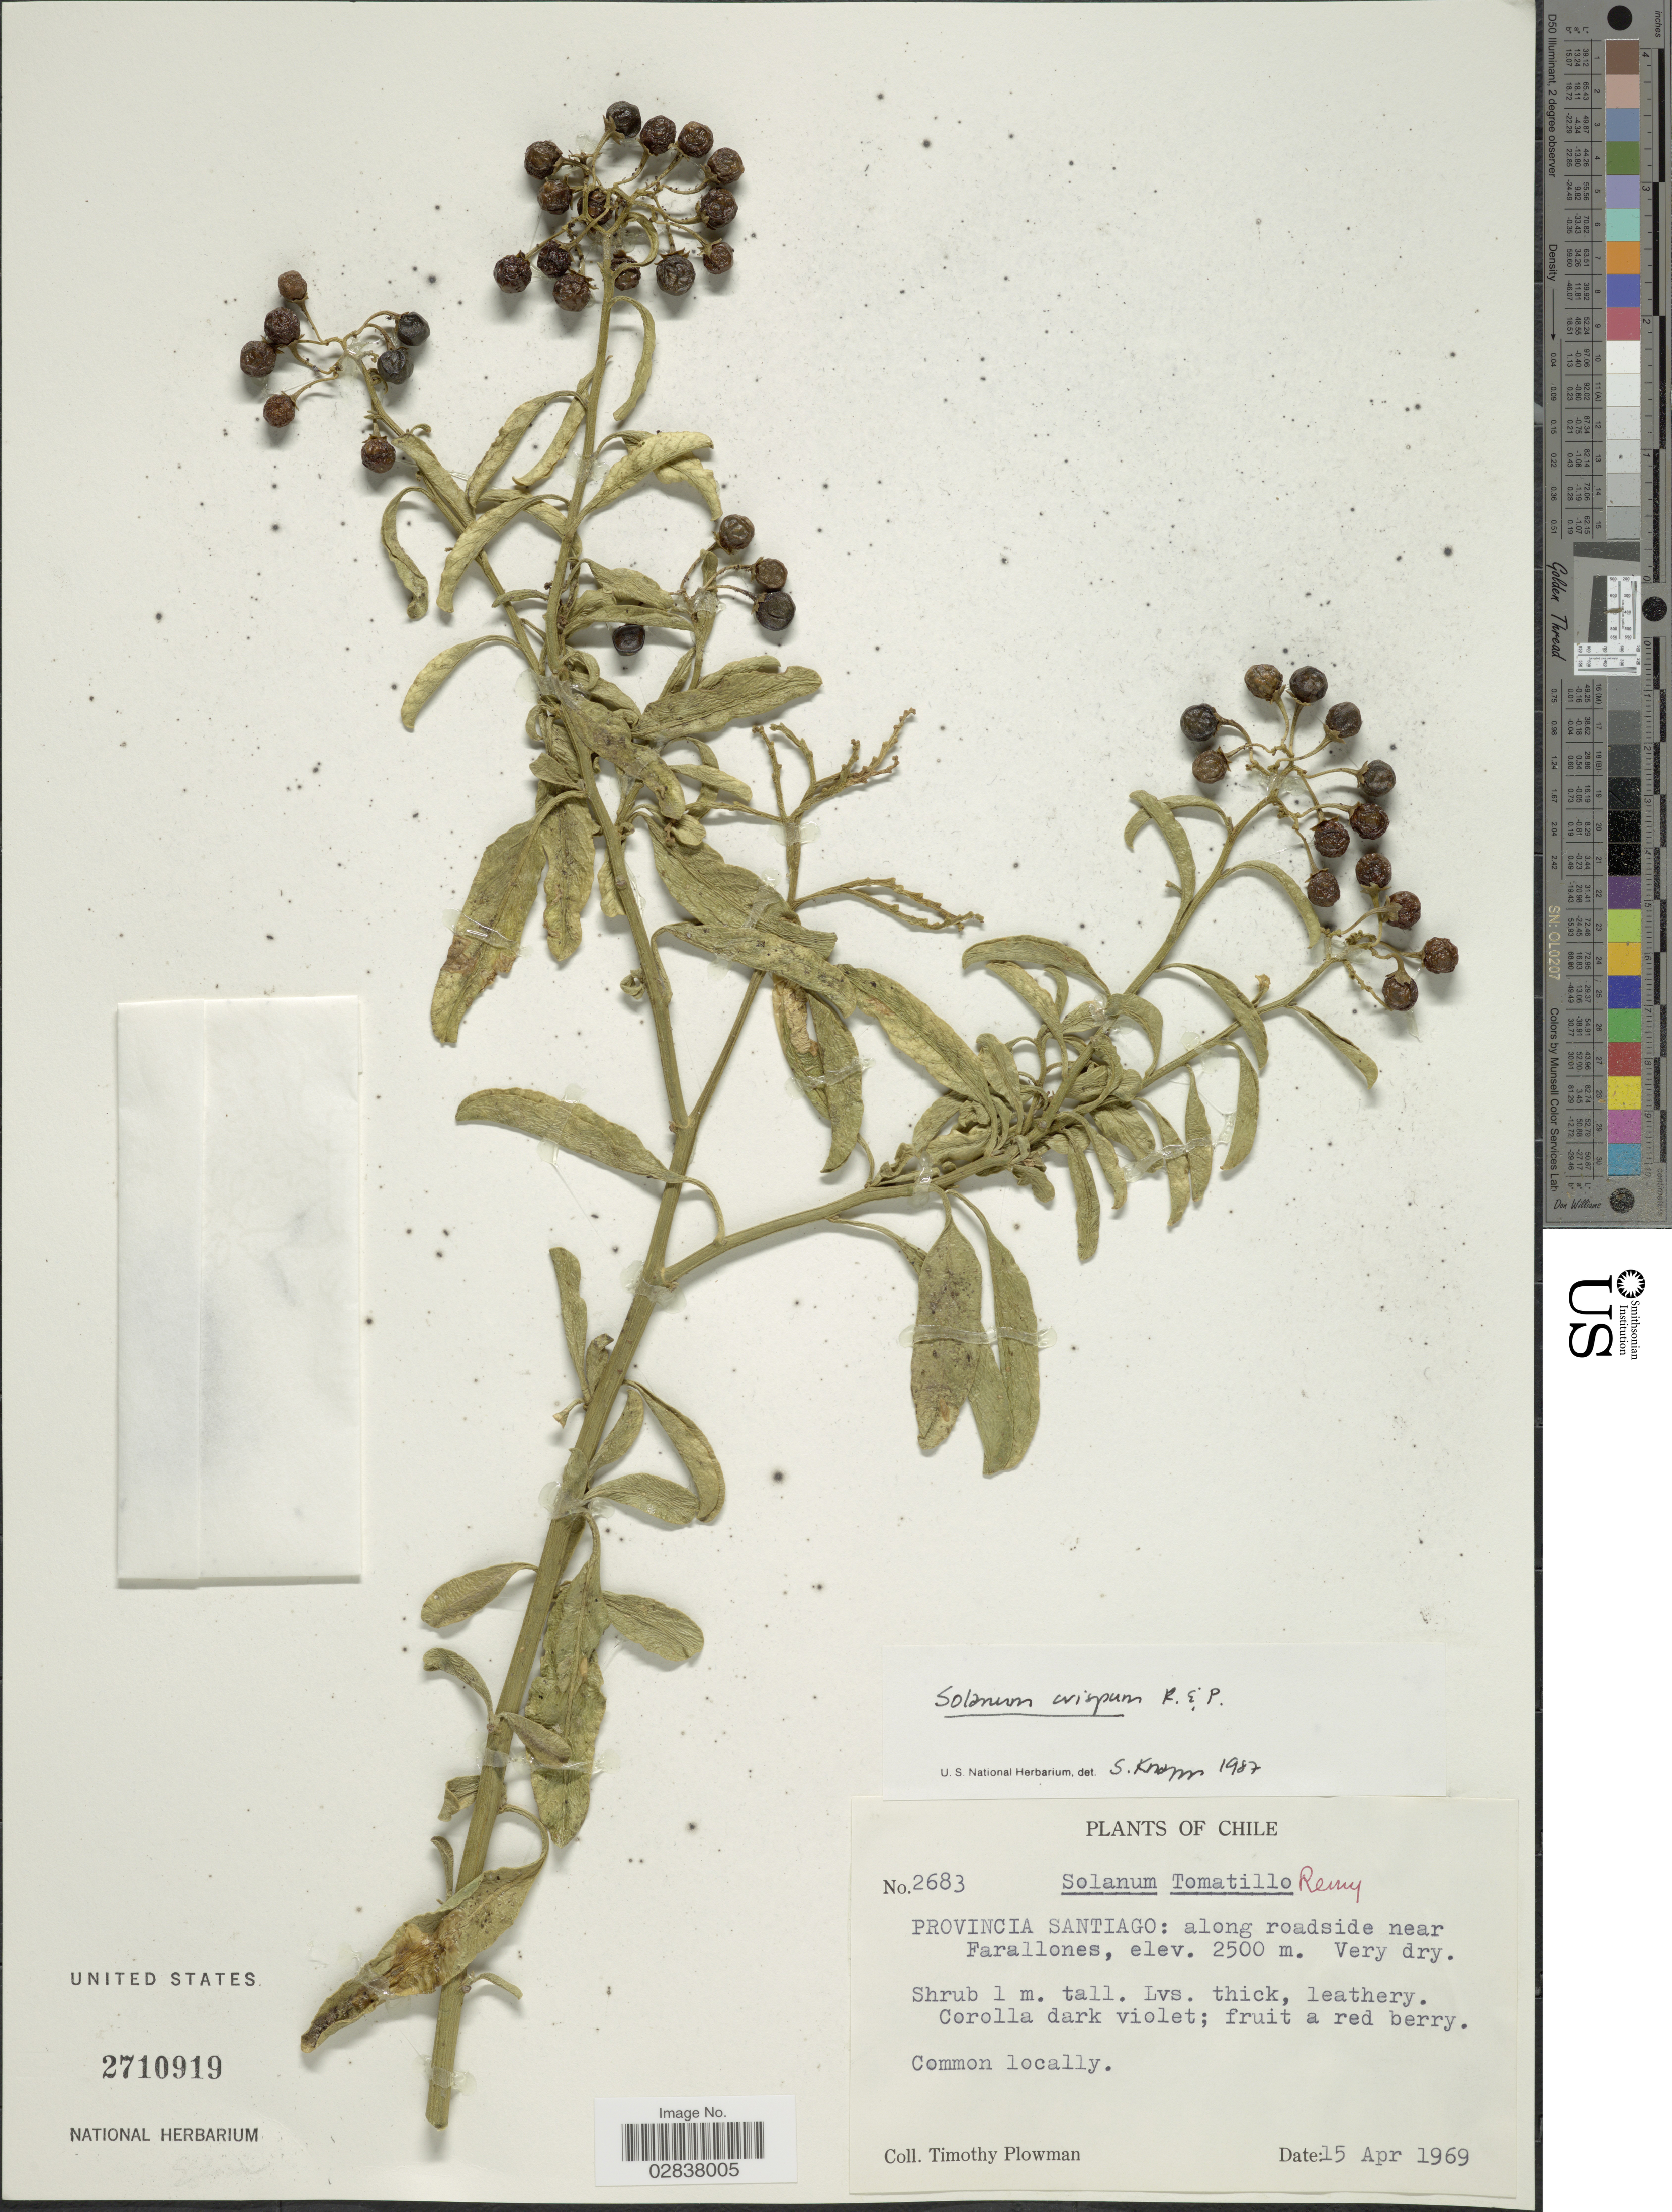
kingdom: Plantae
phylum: Tracheophyta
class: Magnoliopsida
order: Solanales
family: Solanaceae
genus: Solanum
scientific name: Solanum crispum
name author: Ruiz & Pav.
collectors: T. Plowman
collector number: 2683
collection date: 1969-04-15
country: Chile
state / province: Región Metropolitana (RM)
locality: Province Santiago, along roadside near Farallones.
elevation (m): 2500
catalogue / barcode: US 2710919